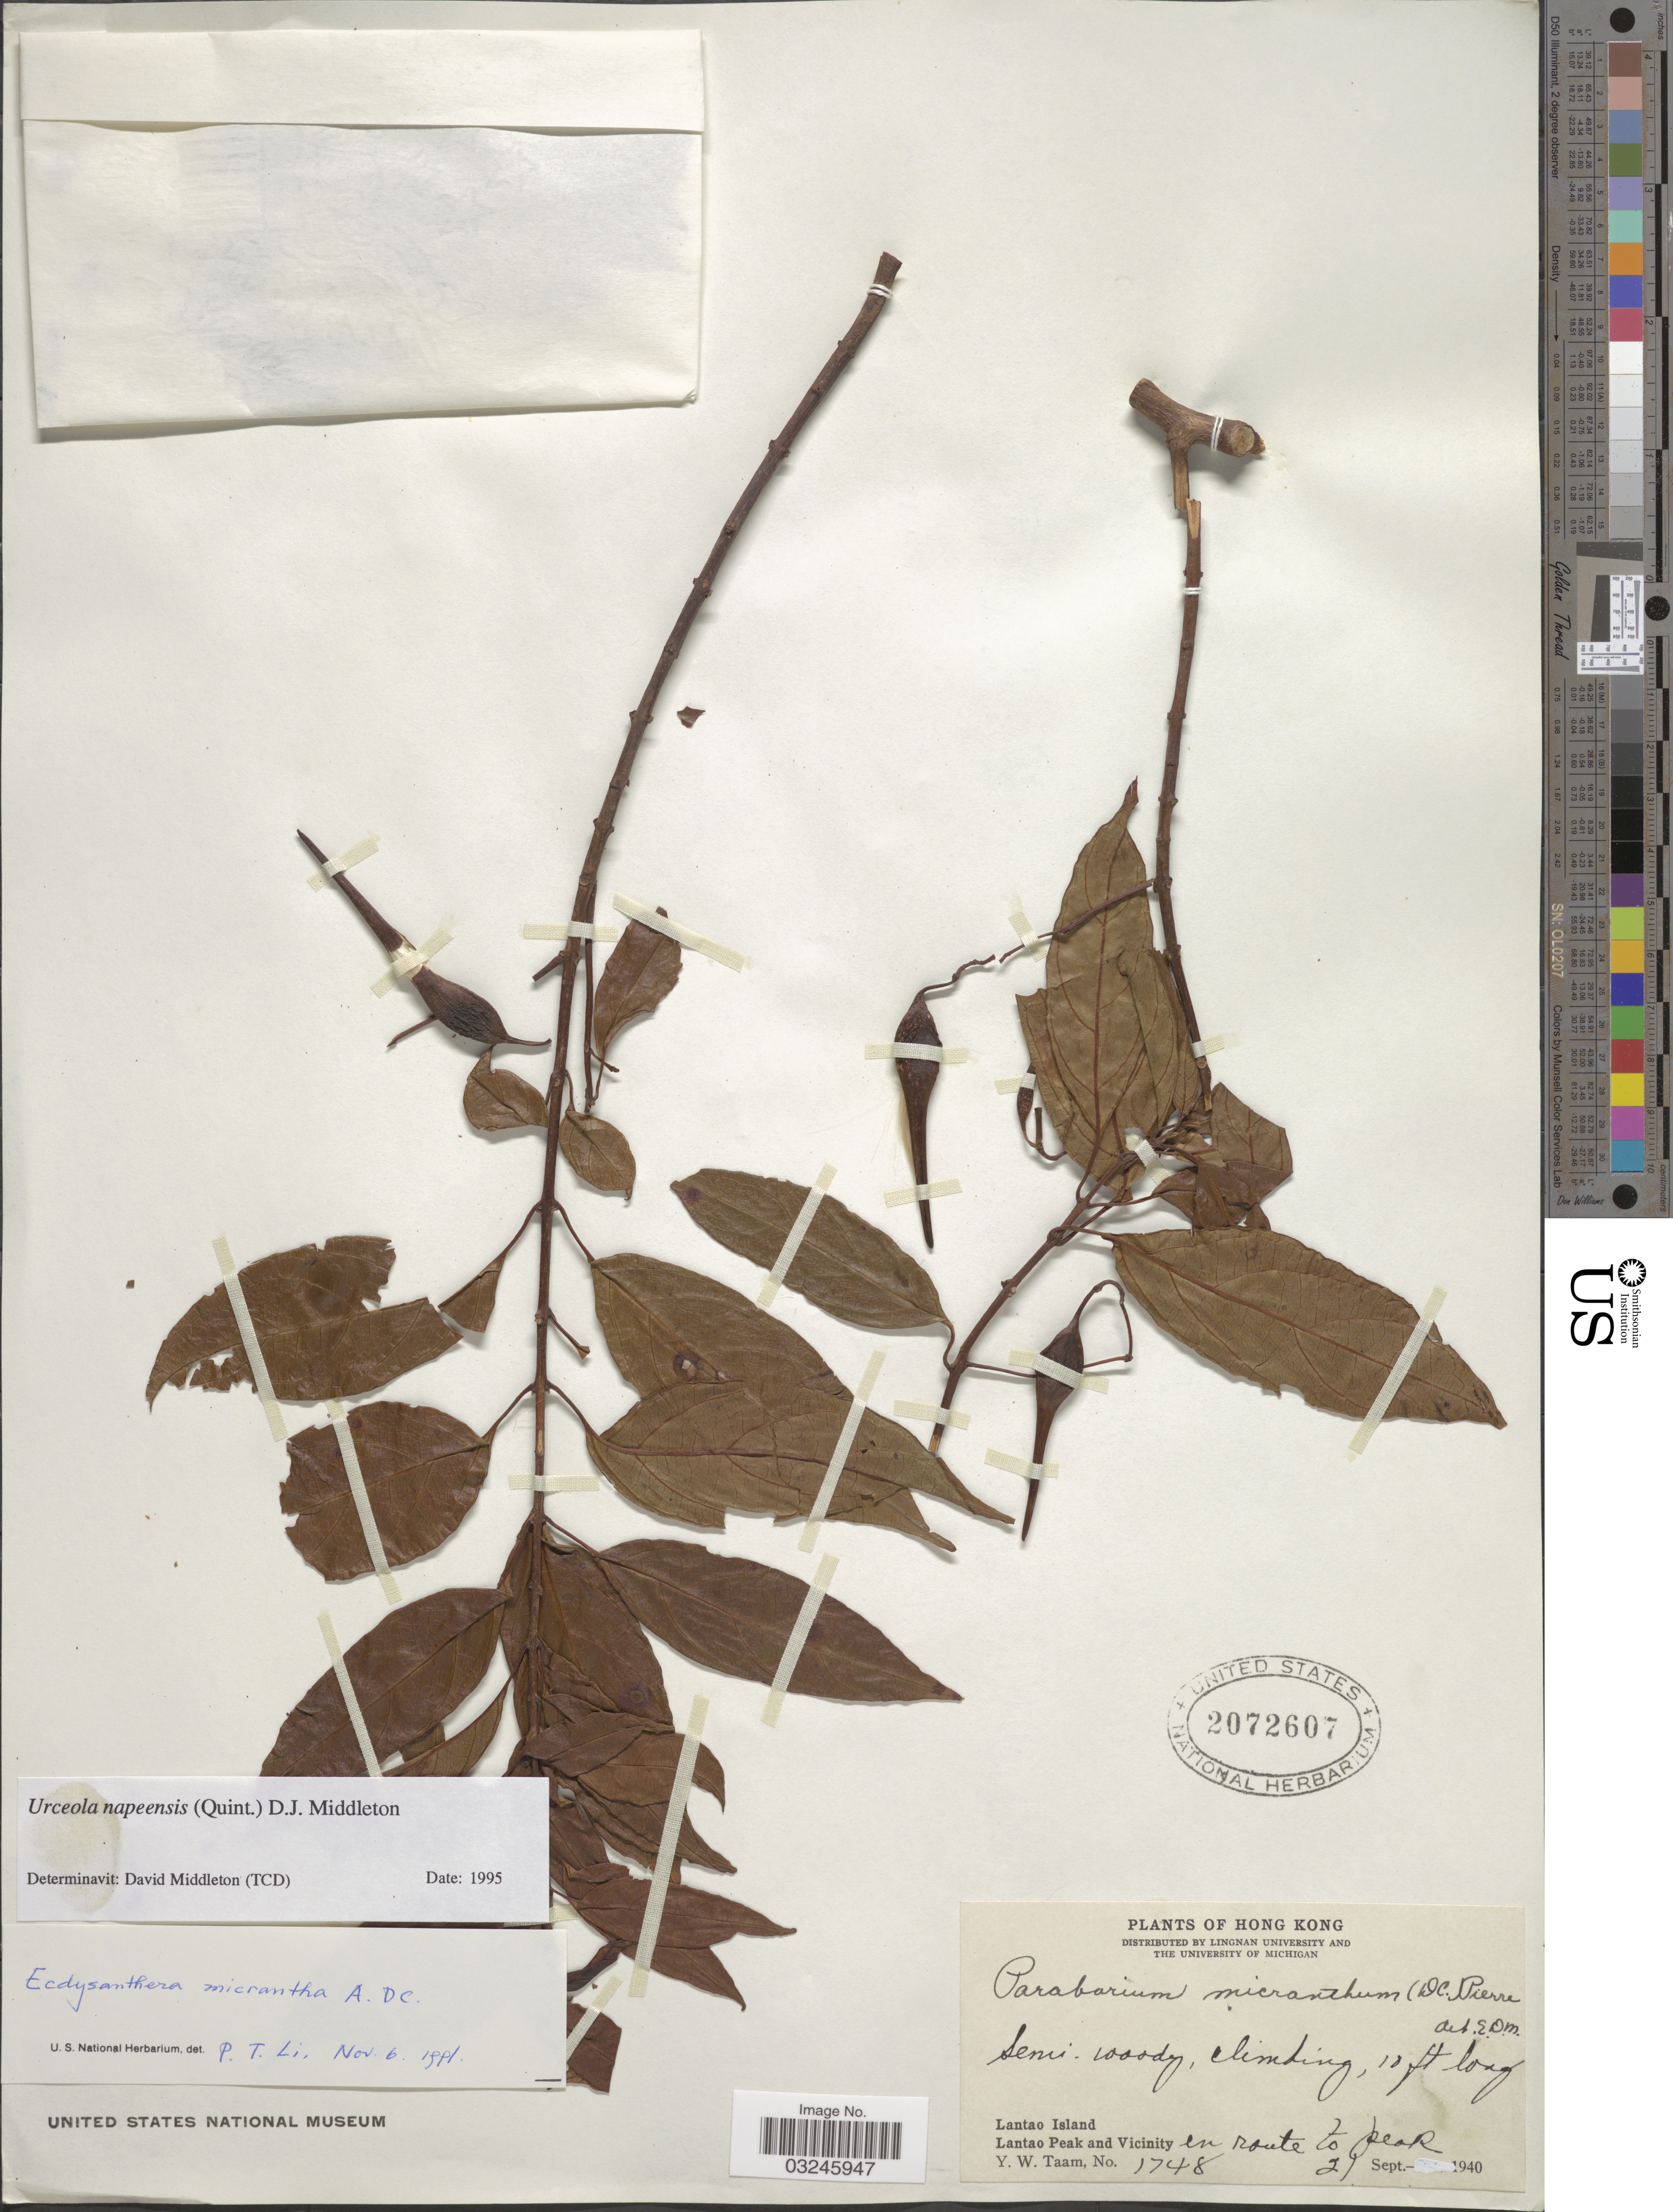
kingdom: Plantae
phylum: Tracheophyta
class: Magnoliopsida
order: Gentianales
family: Apocynaceae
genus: Urceola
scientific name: Urceola napeensis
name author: (Quintaret) D.J. Middleton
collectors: Y. W. Taam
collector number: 1748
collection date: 1940-09-21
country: China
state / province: Hong Kong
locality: Lantao Island, Lantao Peak and Vicinity en route to Peak [interpreted].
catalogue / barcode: US 2072607